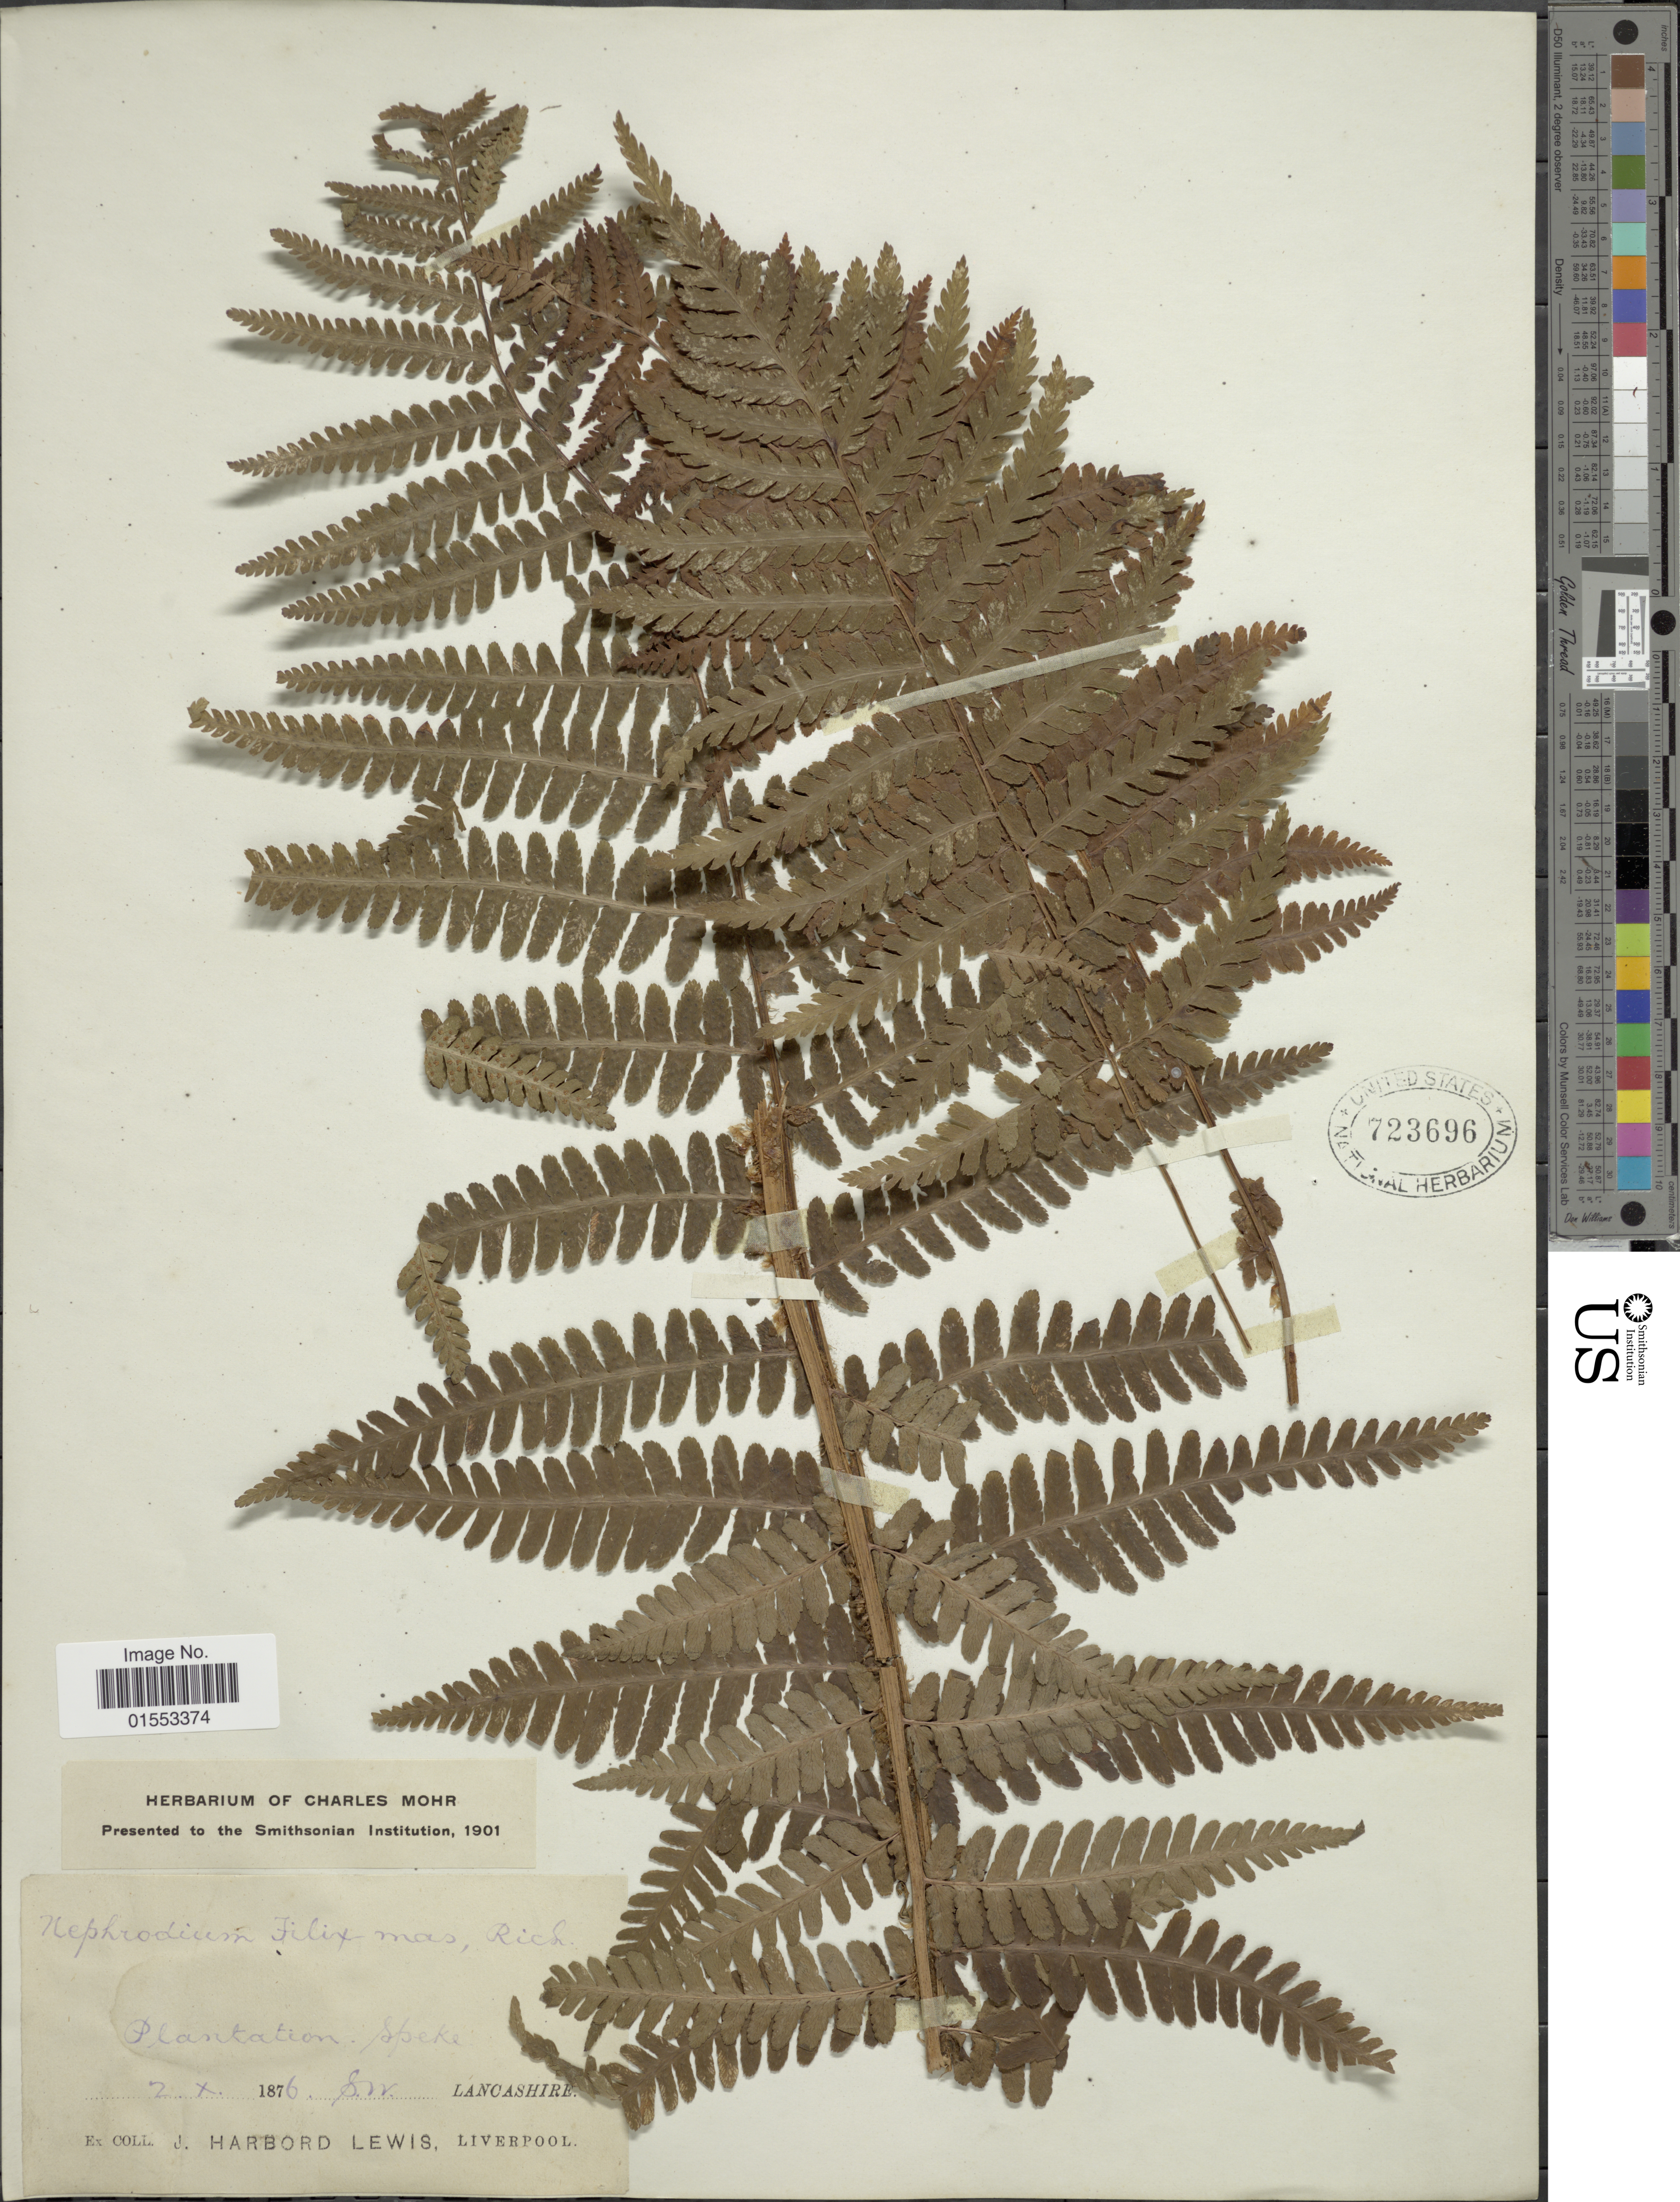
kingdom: Plantae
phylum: Tracheophyta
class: Polypodiopsida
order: Polypodiales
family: Dryopteridaceae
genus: Dryopteris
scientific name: Dryopteris filix-mas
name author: (L.) Schott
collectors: J. Lewis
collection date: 1876-10-02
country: United Kingdom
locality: SW Lancashire.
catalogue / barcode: US 723696